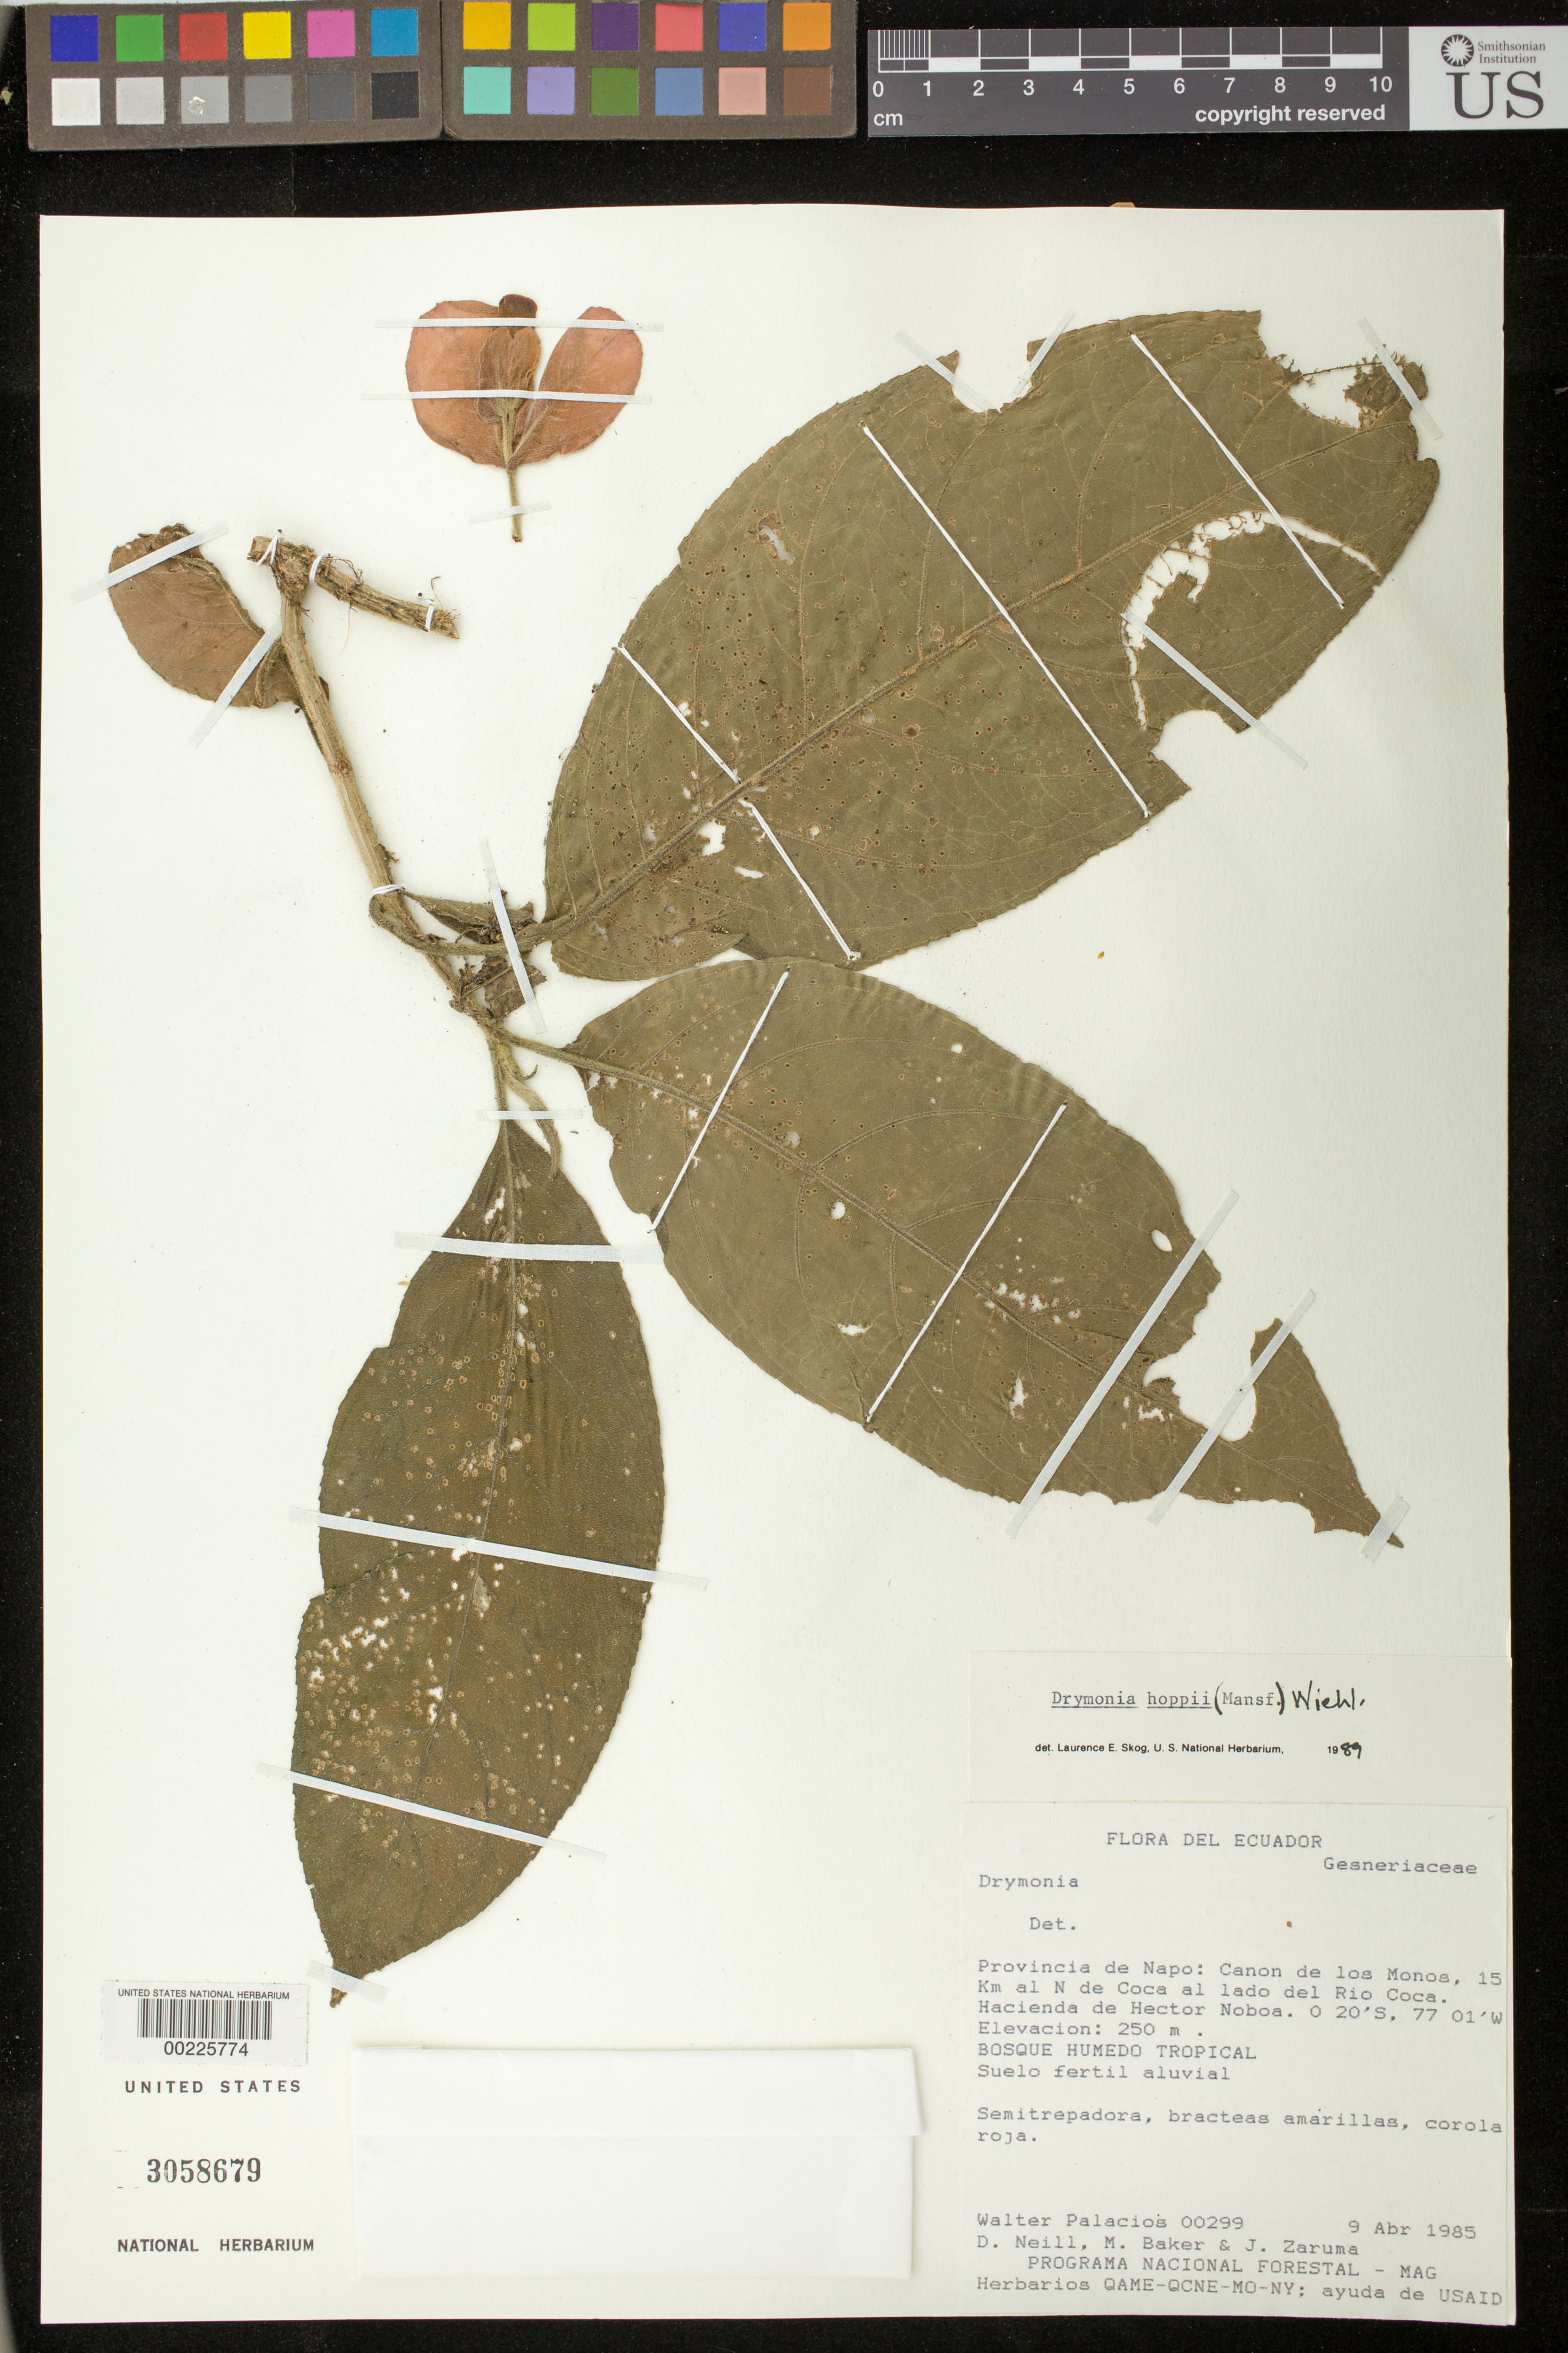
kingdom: Plantae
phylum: Tracheophyta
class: Magnoliopsida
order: Lamiales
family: Gesneriaceae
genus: Drymonia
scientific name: Drymonia hoppii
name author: (Mansf.) Wiehler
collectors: W. Palacios & et al.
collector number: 299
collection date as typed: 09 Apr 1985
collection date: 1985-04-09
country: Ecuador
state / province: Napo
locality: Canon de los Monos, 15 km N of Coca beside Rio Coca, Hacienda of Hector Noboa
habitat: Humid tropical forest, fertile alluvial soil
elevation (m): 250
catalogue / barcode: US 3058679